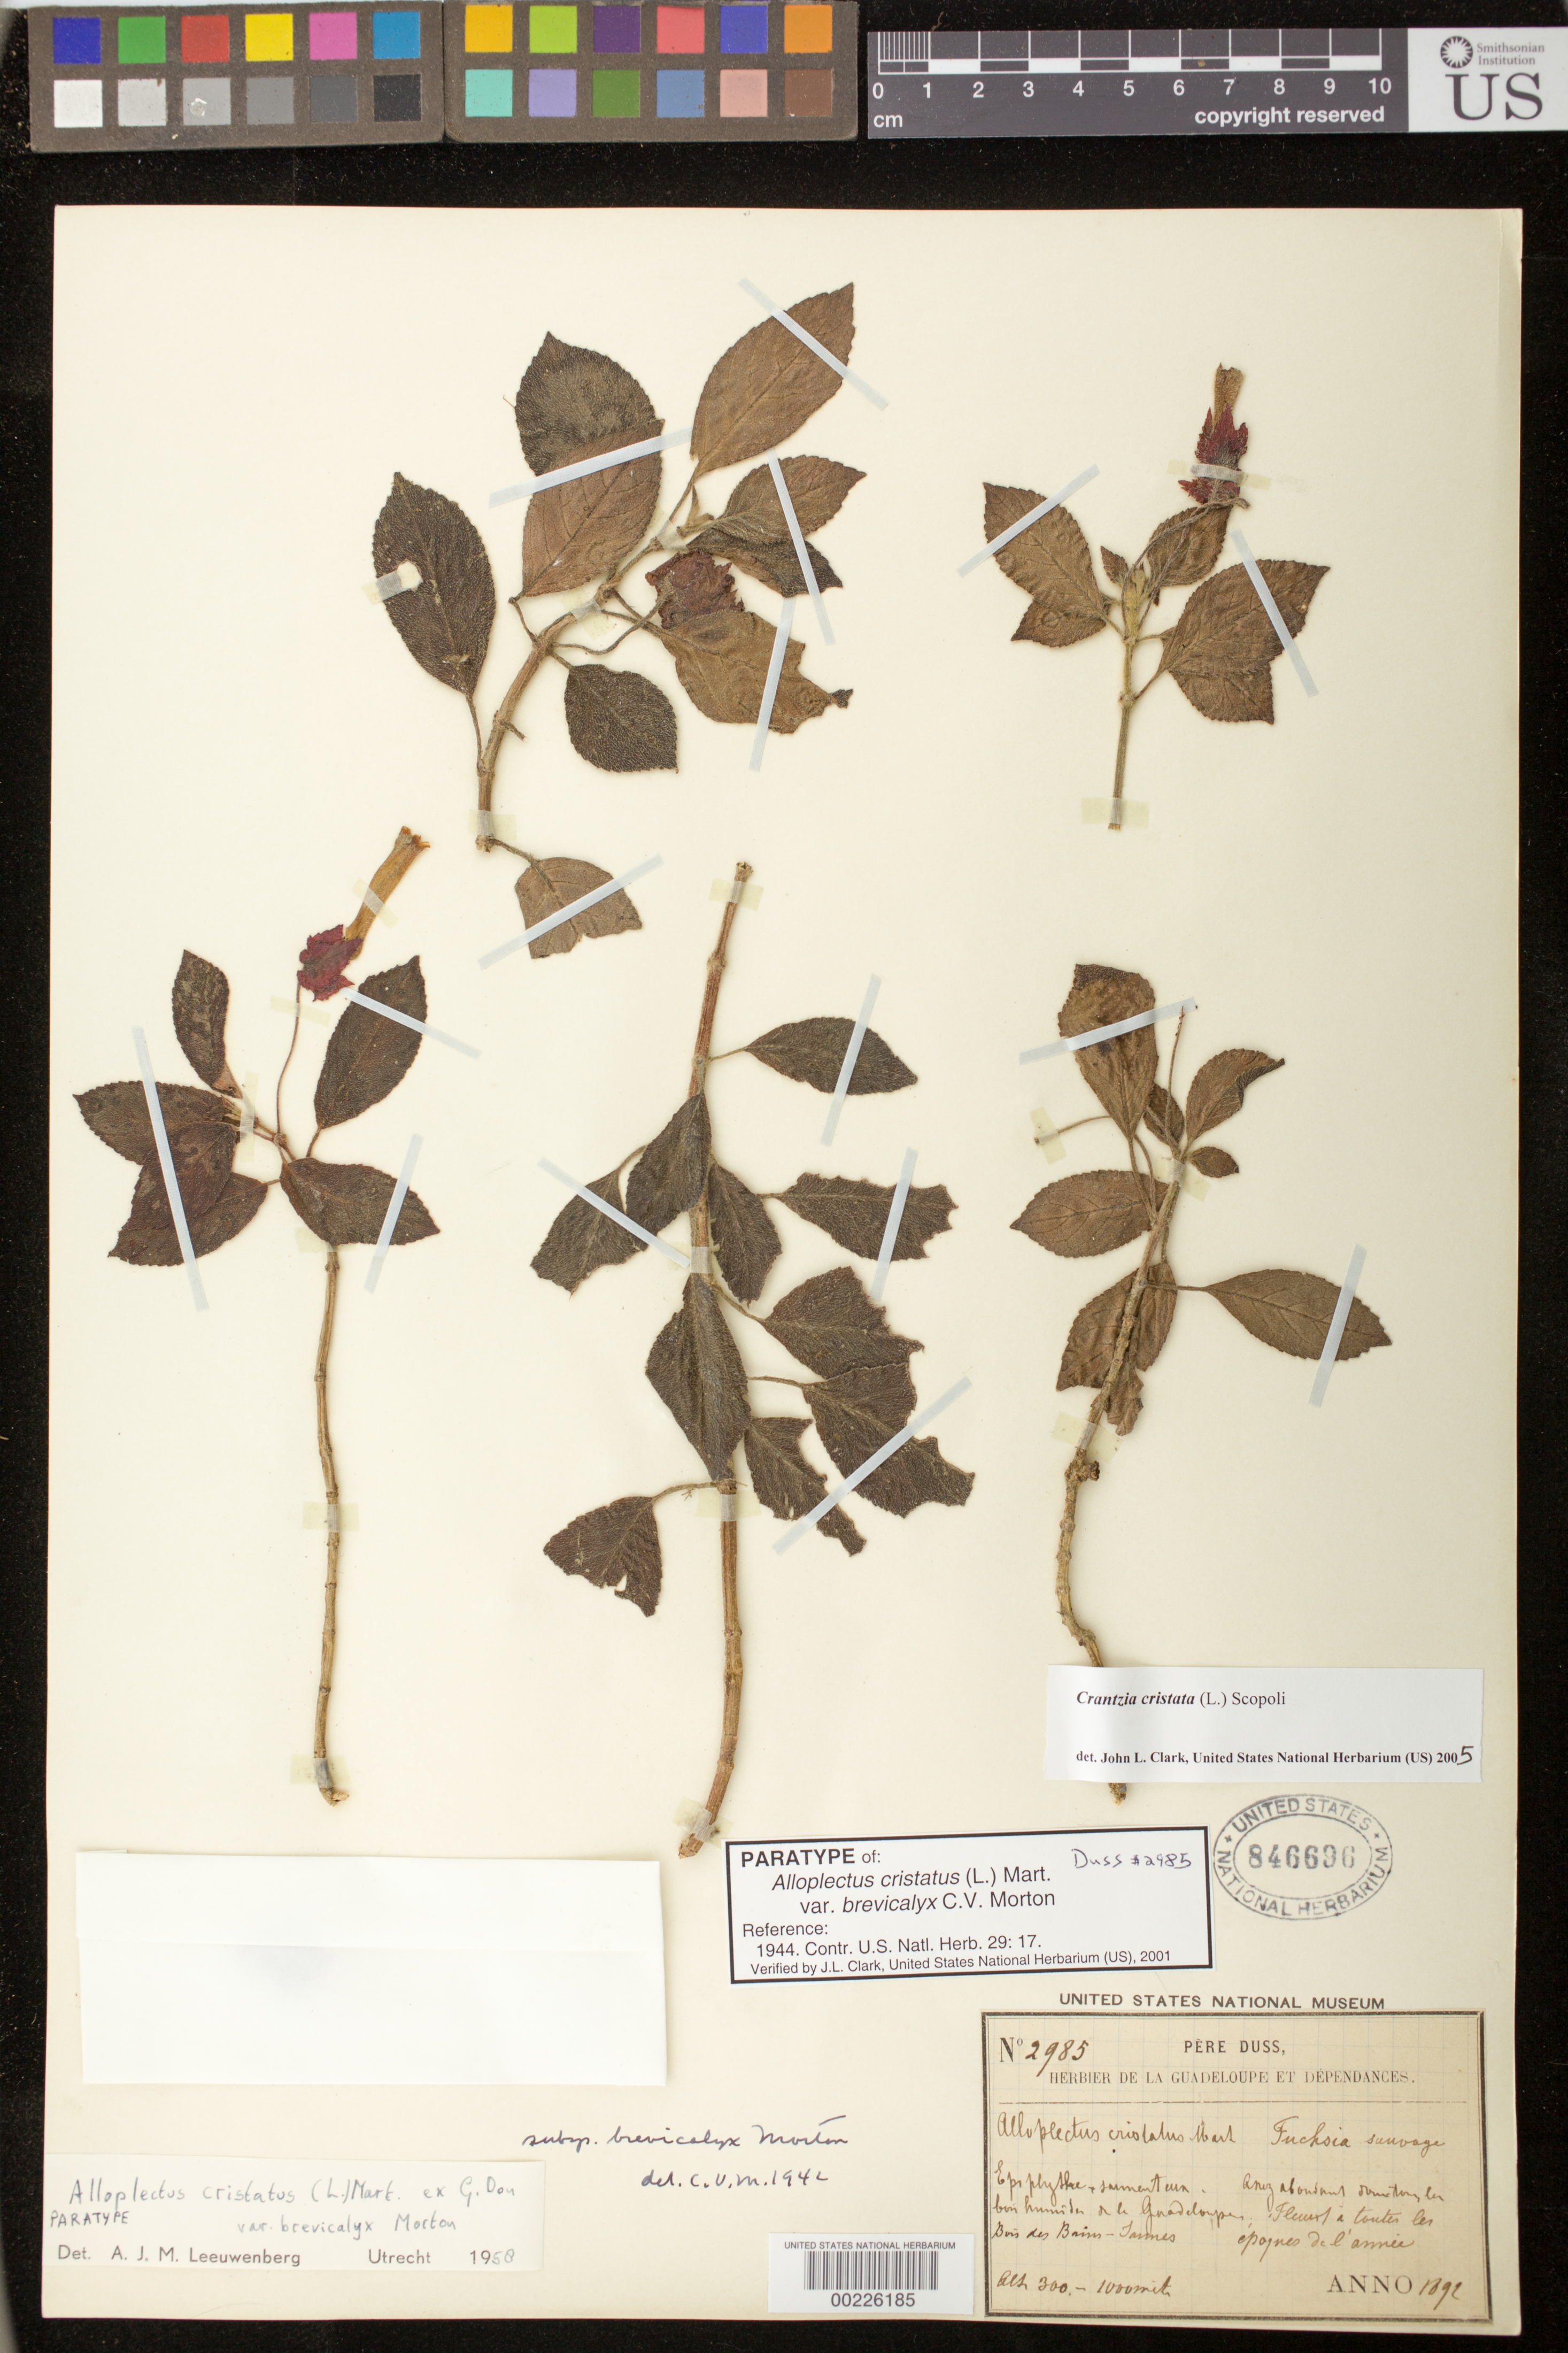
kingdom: Plantae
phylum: Tracheophyta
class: Magnoliopsida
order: Lamiales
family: Gesneriaceae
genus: Crantzia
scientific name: Crantzia cristata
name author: (L.) Scop. ex Fritsch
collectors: F. Duss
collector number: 2985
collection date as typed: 1892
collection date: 1892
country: Guadeloupe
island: Basse Terre [Guadeloupe]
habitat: Humid forests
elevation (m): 300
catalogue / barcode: US 846696